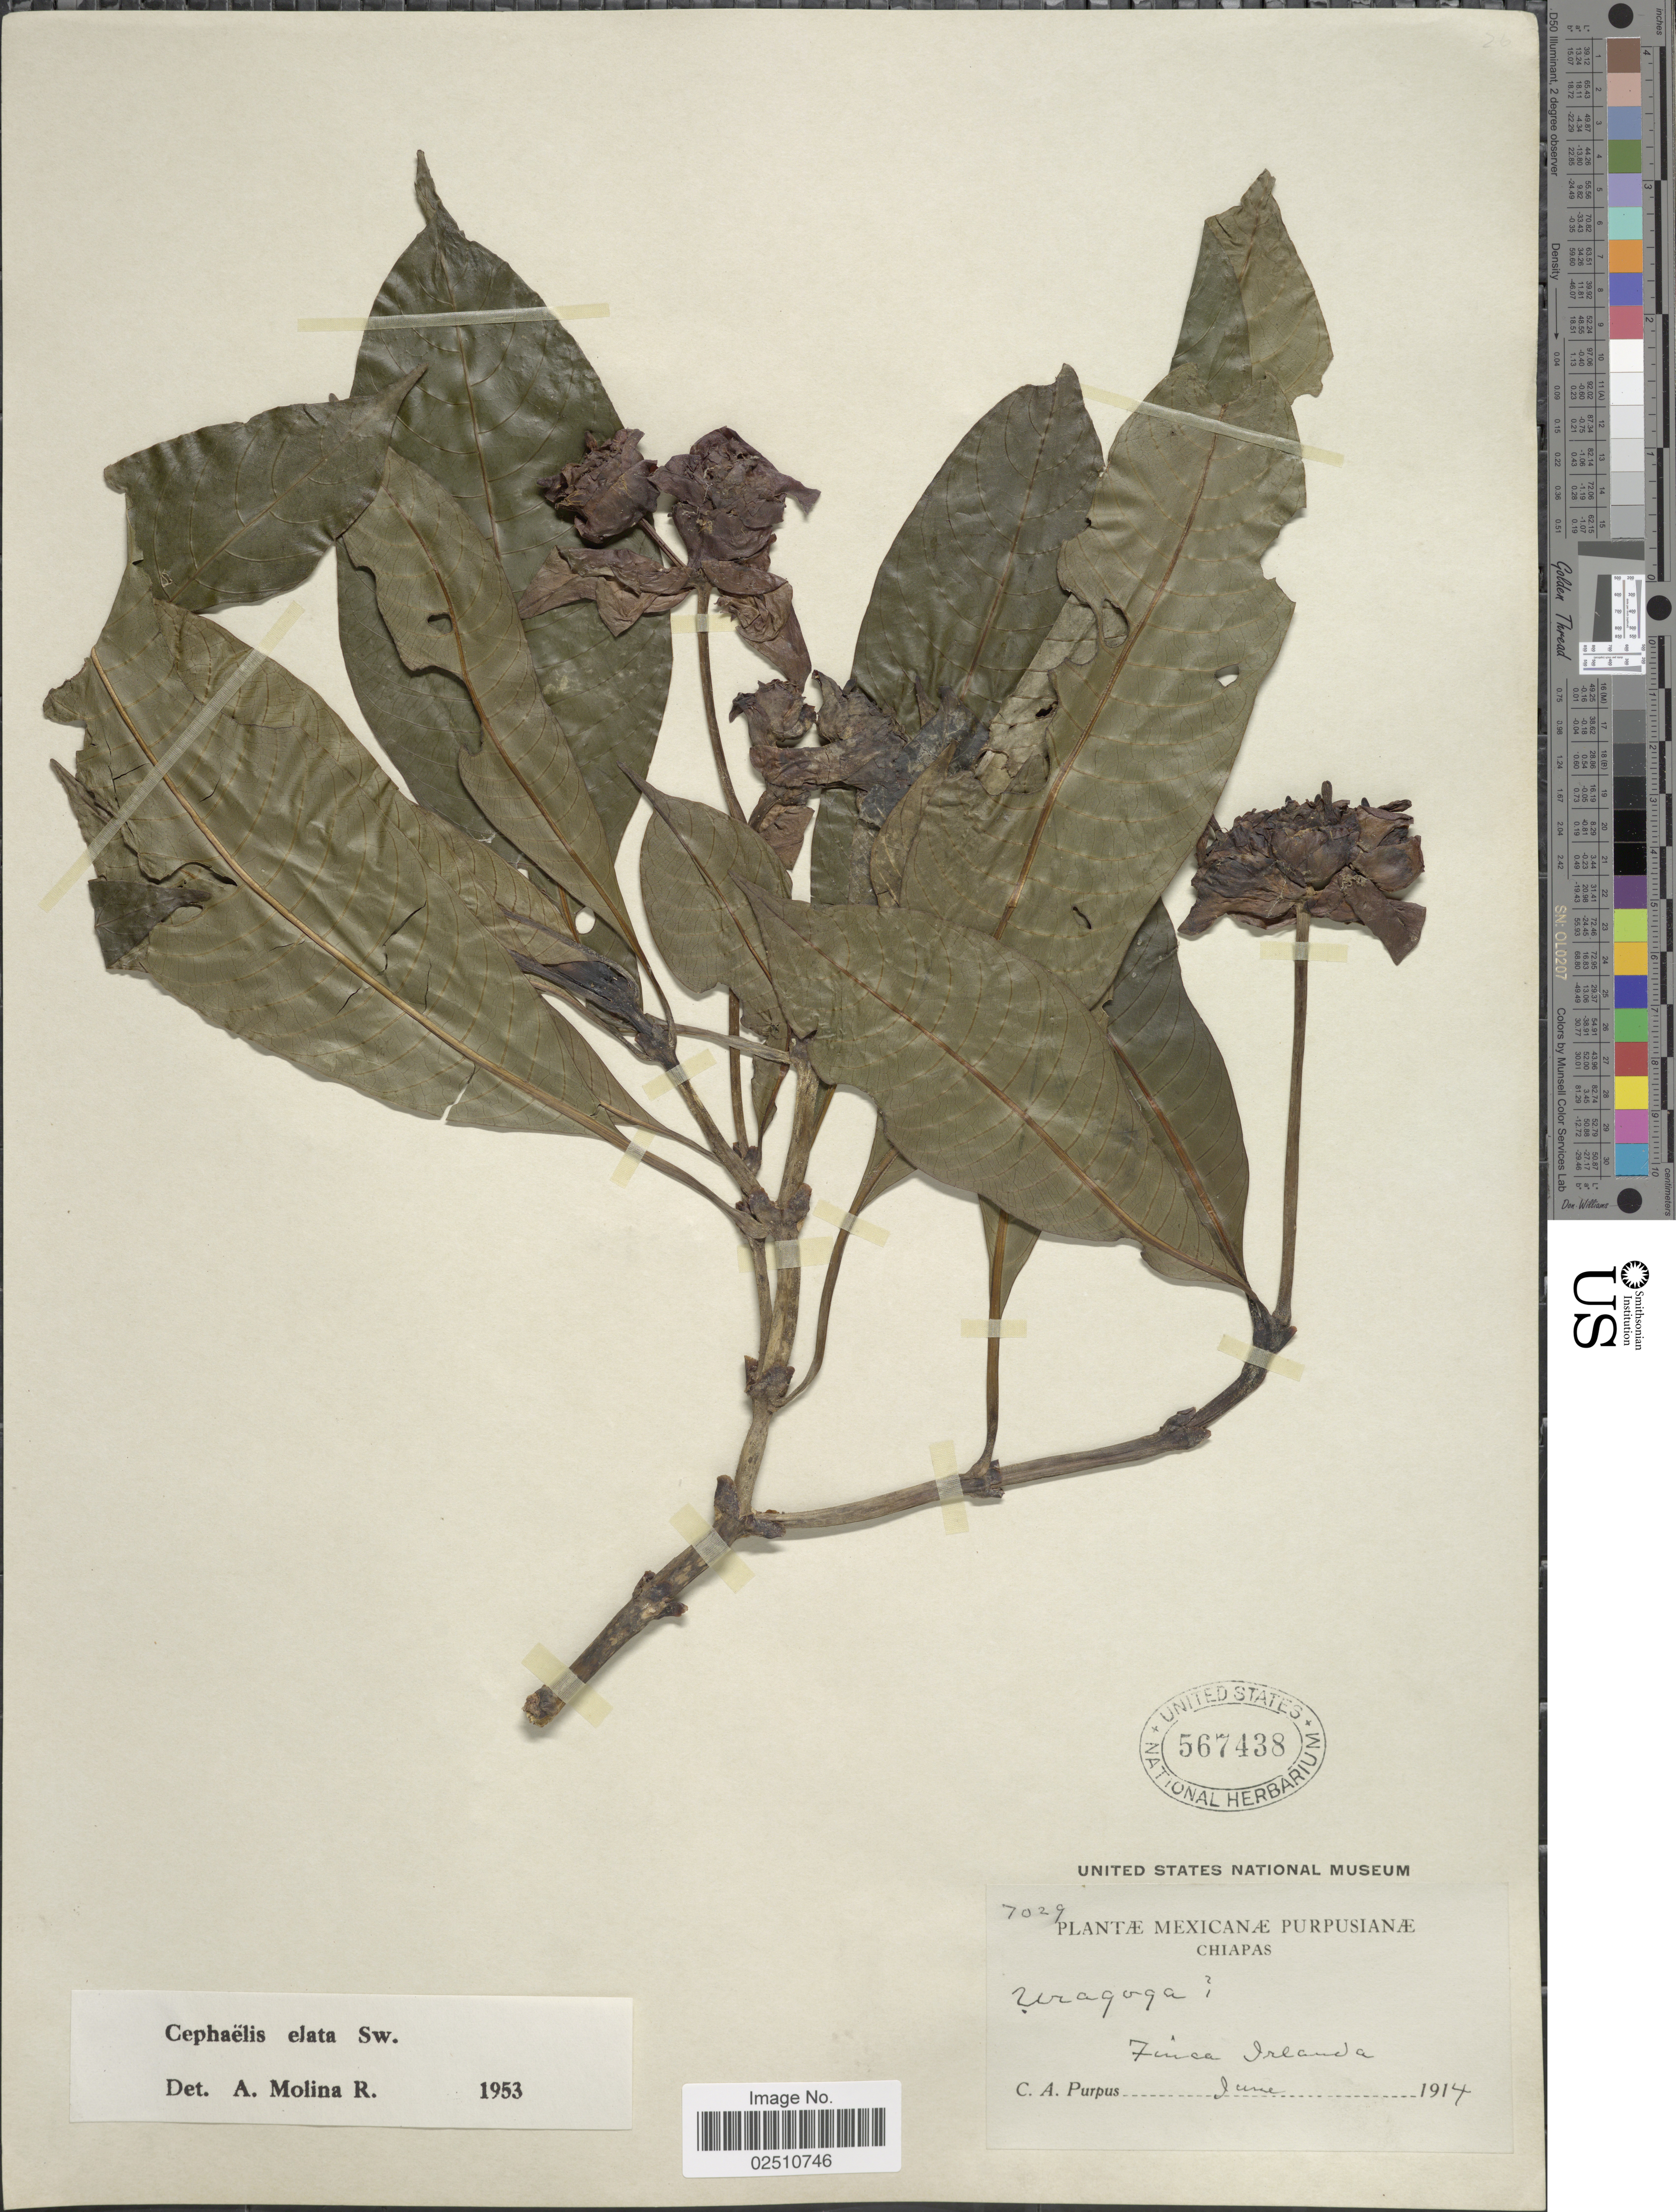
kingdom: Plantae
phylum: Tracheophyta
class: Magnoliopsida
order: Gentianales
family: Rubiaceae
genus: Psychotria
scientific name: Psychotria elata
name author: (Sw.) Hammel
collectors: C. A. Purpus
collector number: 7029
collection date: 1914-06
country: Mexico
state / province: Chiapas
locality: Finca Irlanda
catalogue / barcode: US 567438